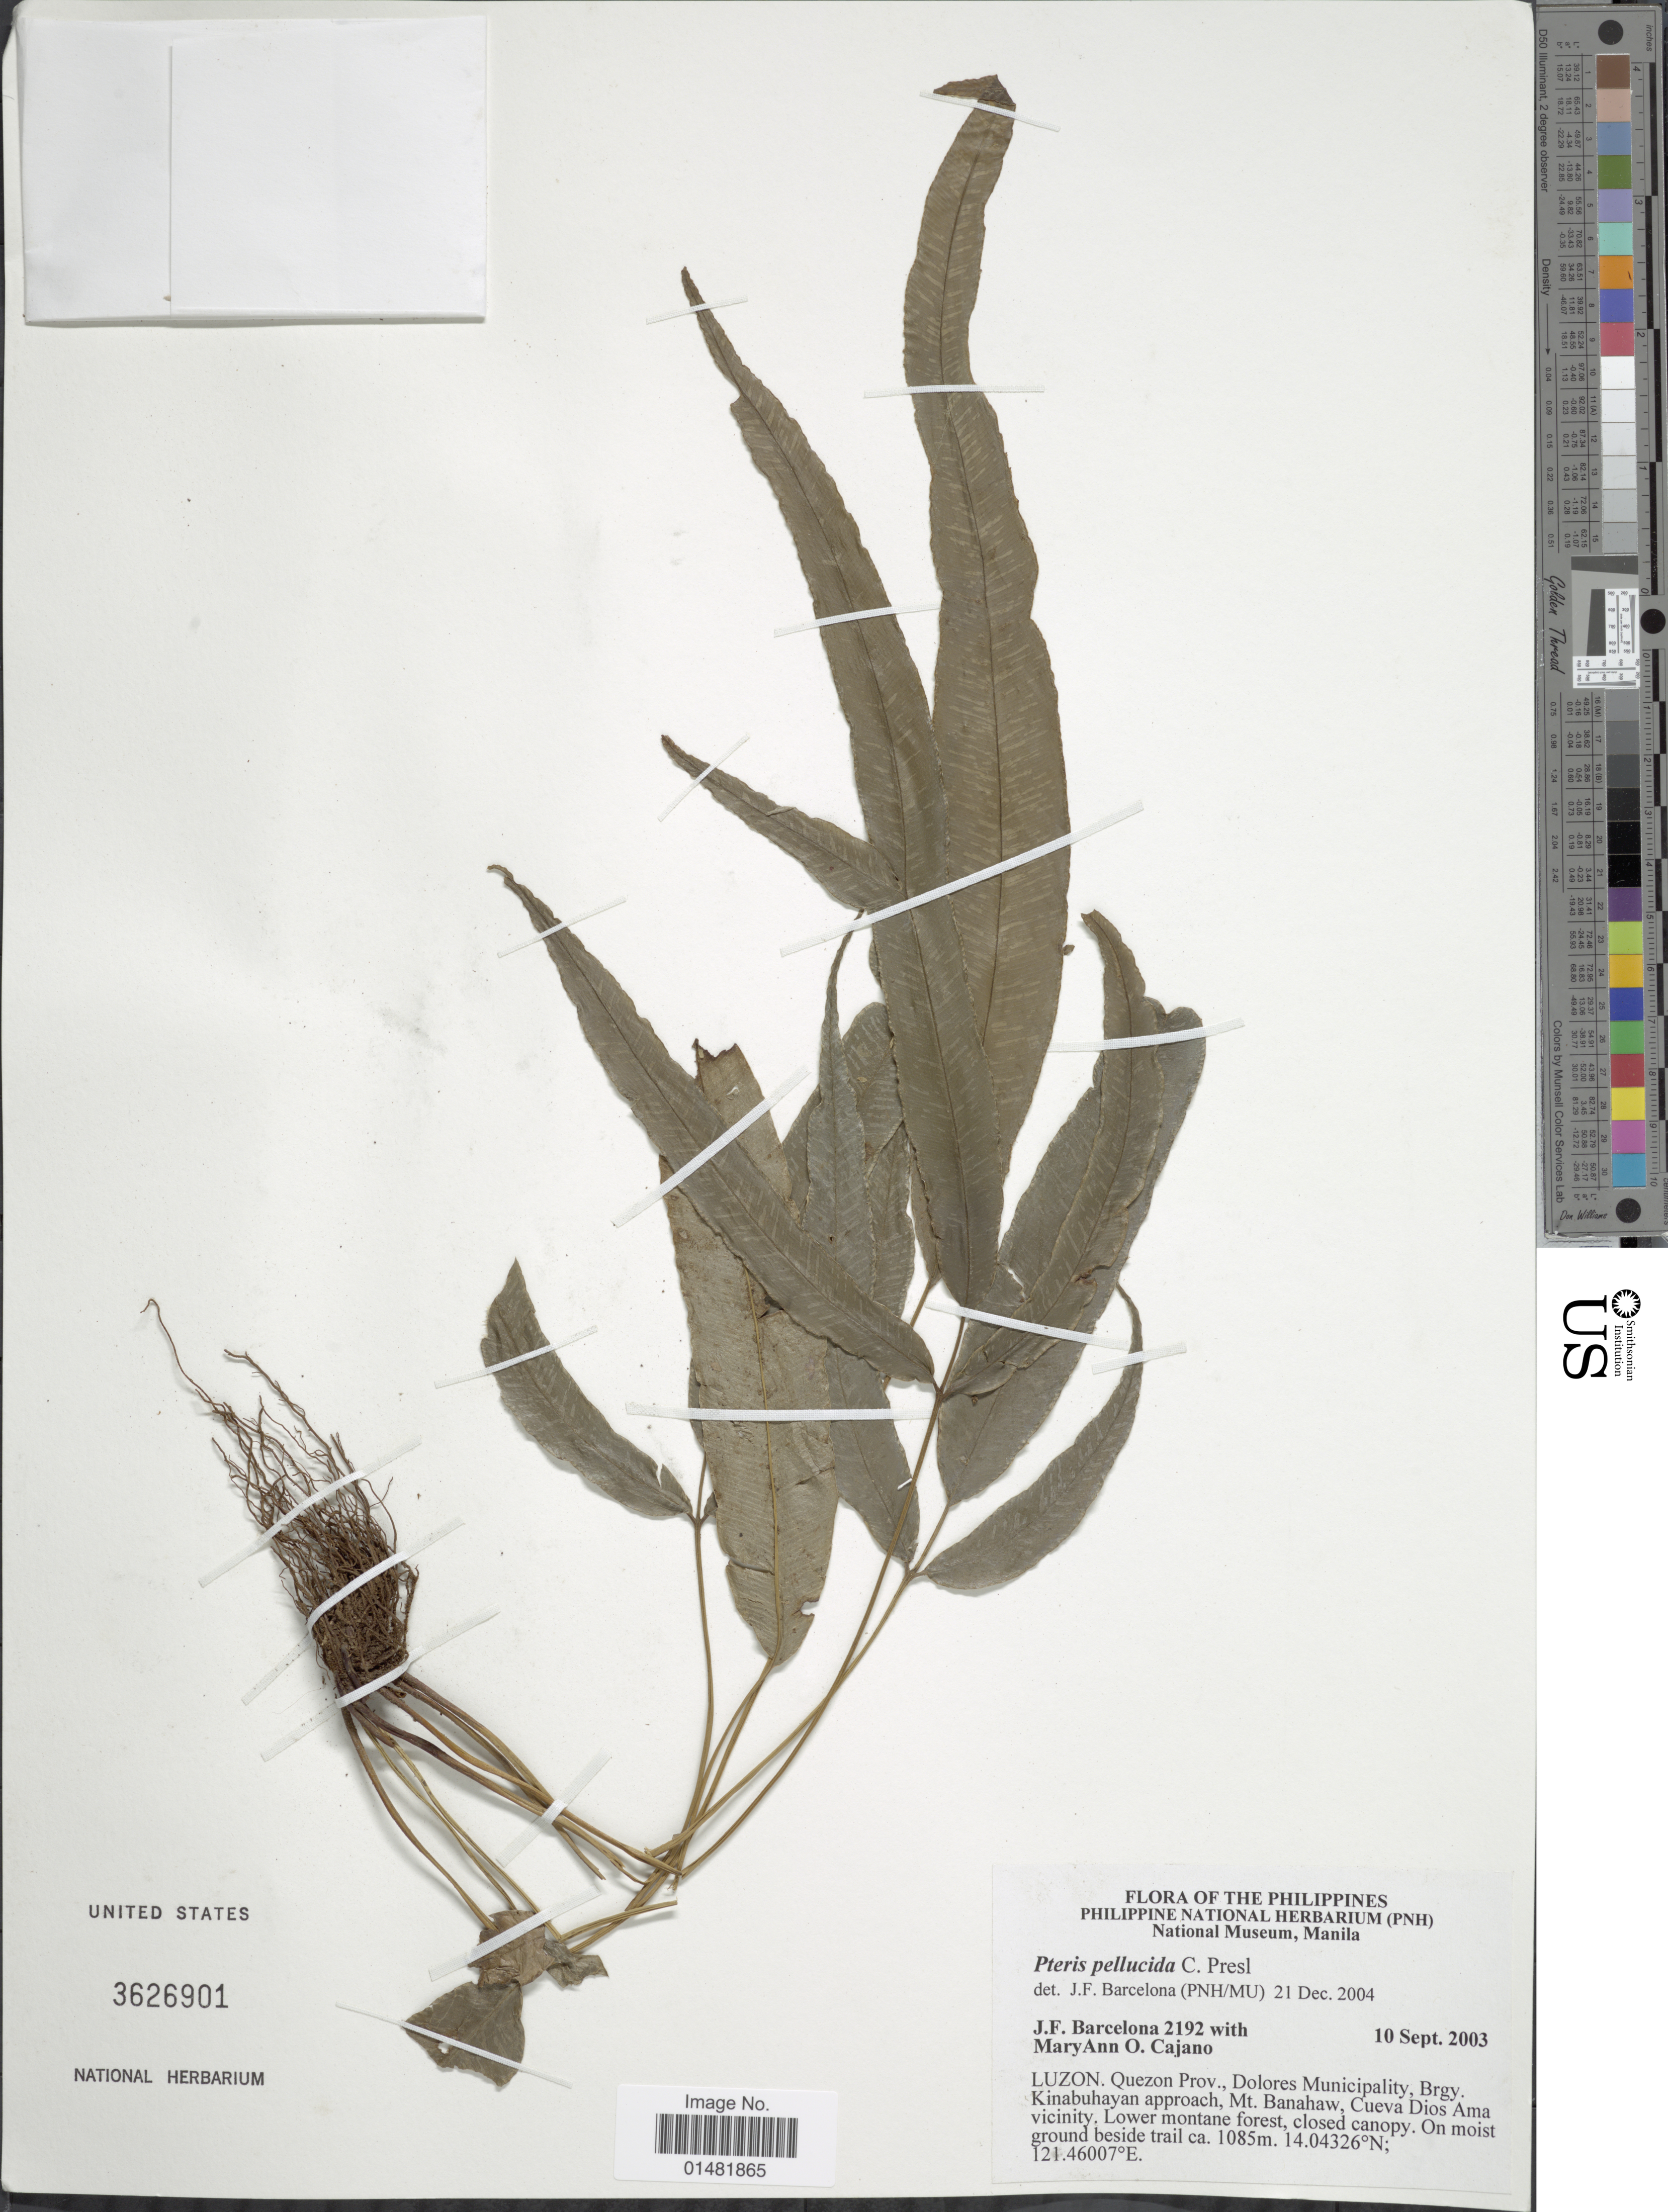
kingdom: Plantae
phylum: Tracheophyta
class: Polypodiopsida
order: Polypodiales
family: Pteridaceae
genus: Pteris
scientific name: Pteris pellucida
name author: C. Presl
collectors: J. F. Barcelona & M. Cajano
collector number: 2192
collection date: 2003-09-10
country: Philippines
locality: Luzon. Quezon Prov., Dolores Municipality, Brgy. Kinabuhayan approach, Mt. Banahaw, Cueva Dios Ama vicinity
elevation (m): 1085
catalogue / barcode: US 3626901